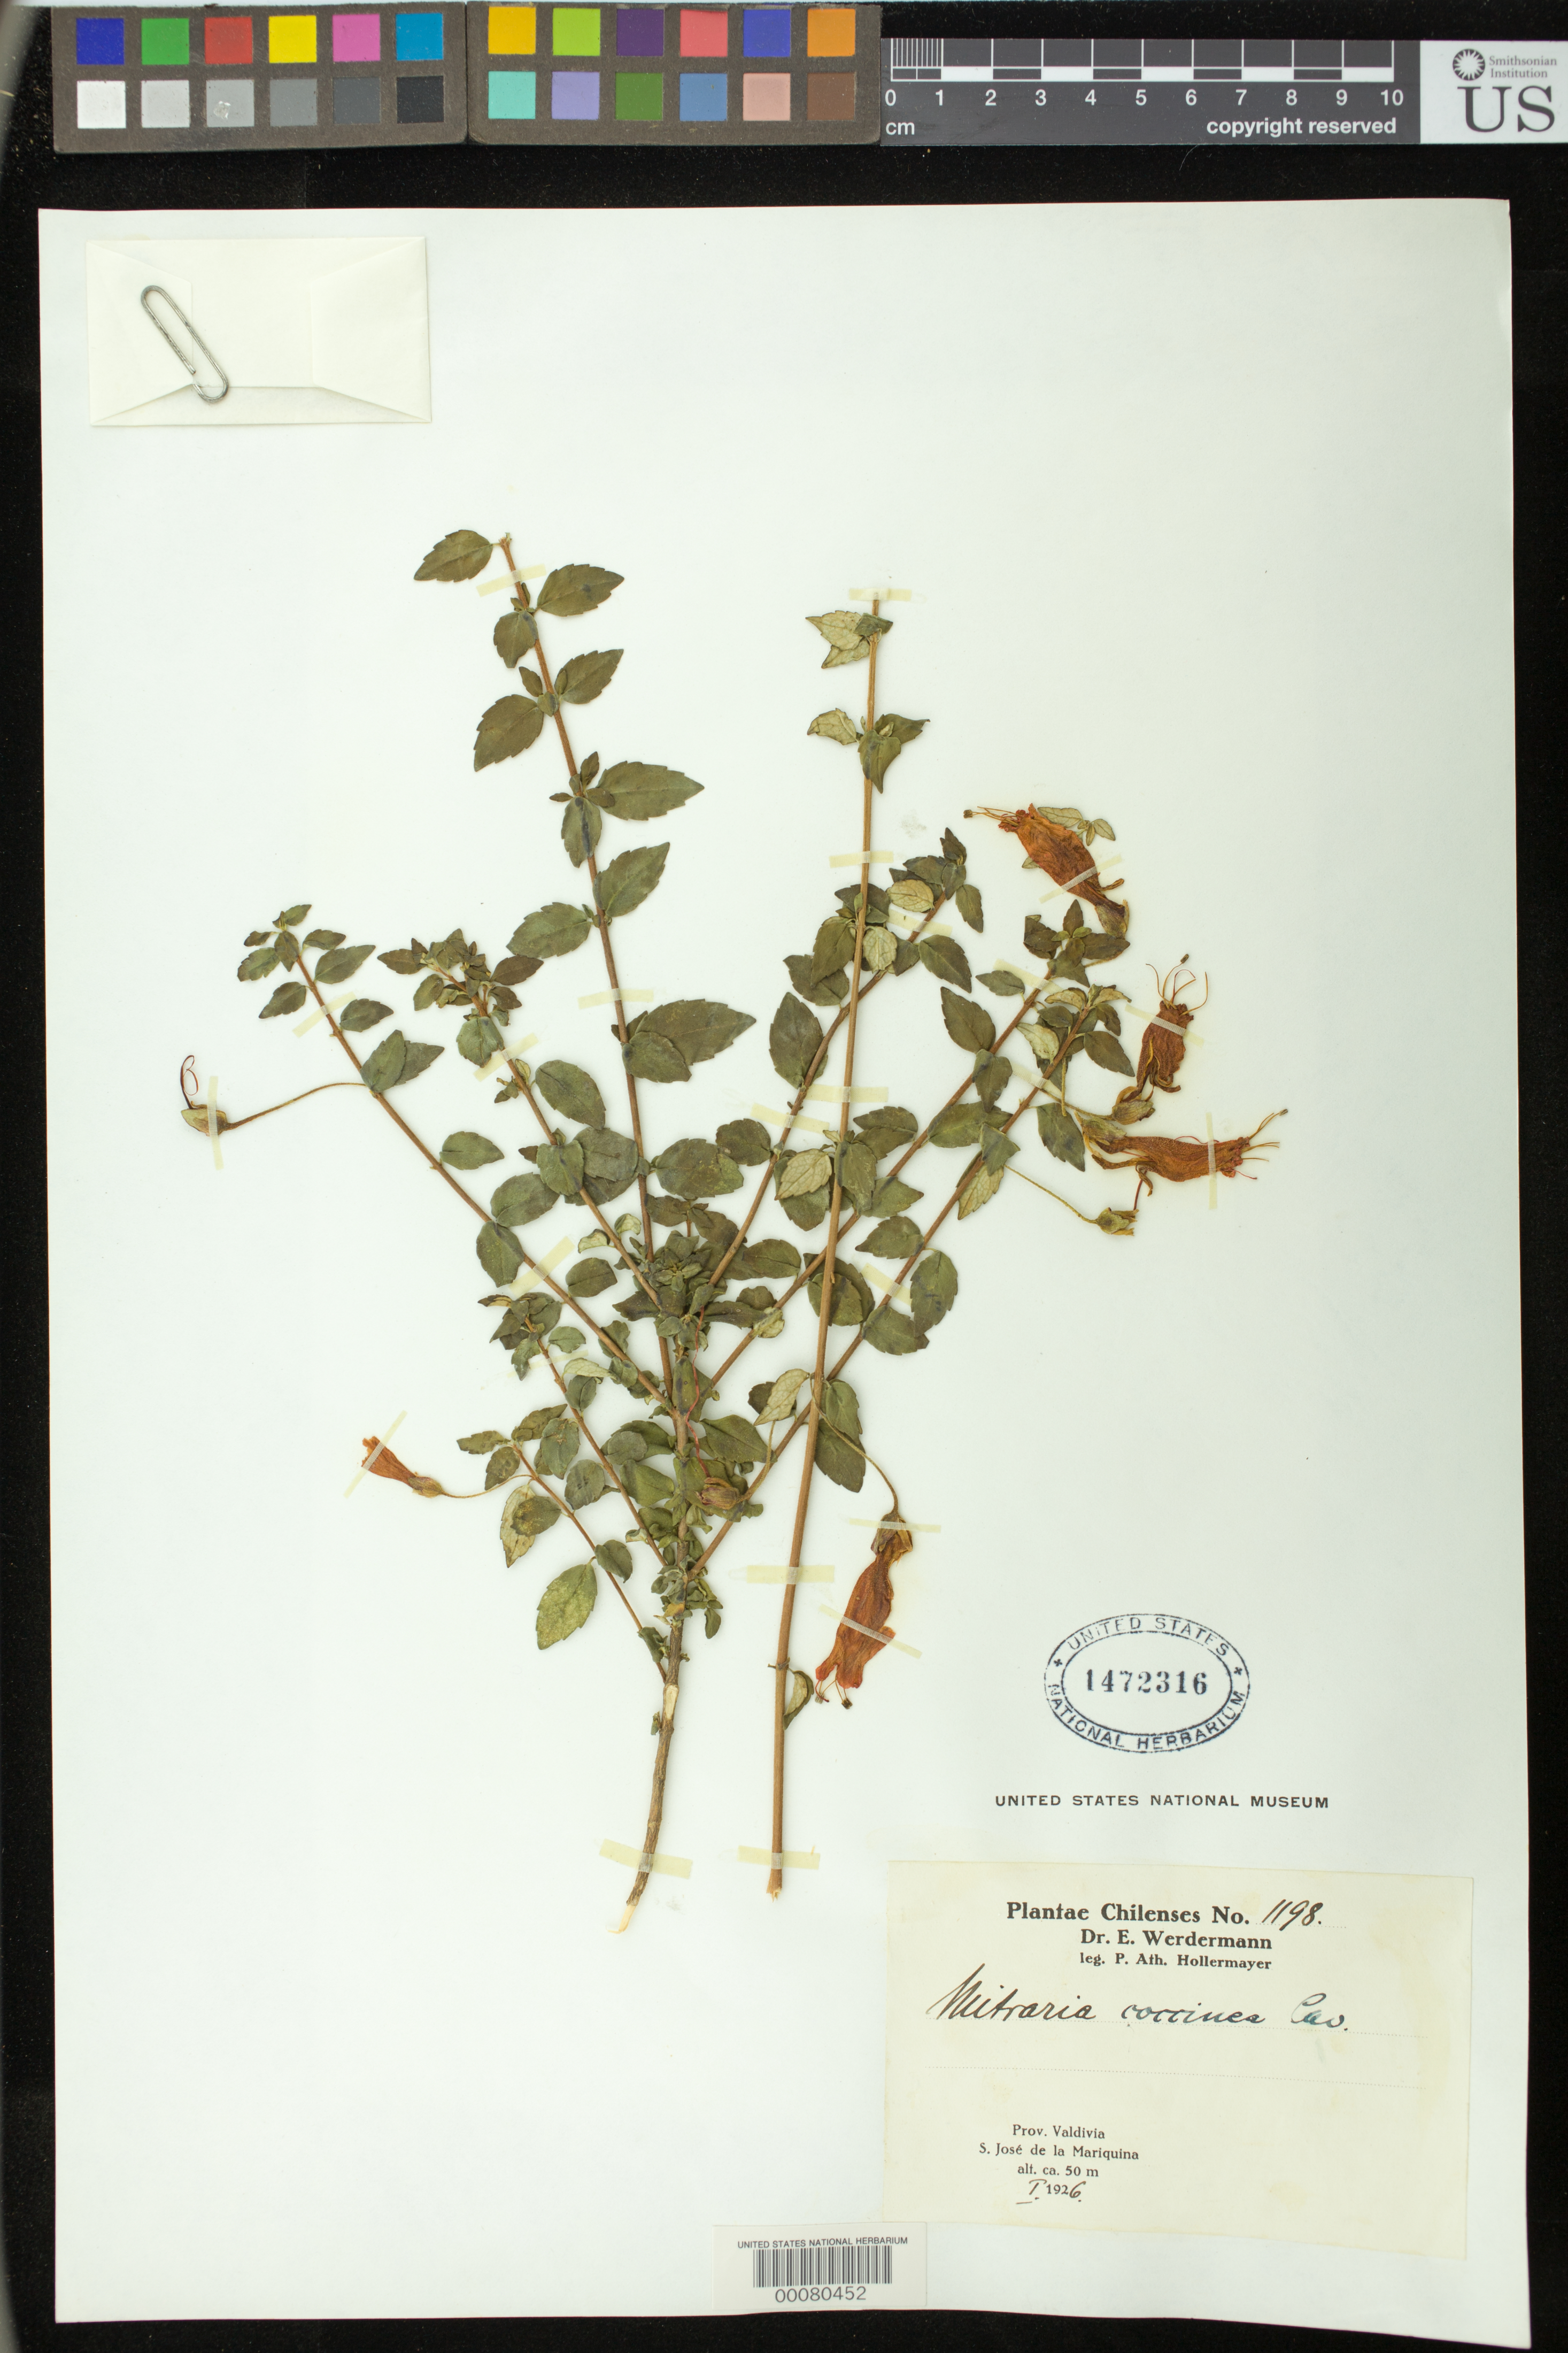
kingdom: Plantae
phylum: Tracheophyta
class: Magnoliopsida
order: Lamiales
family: Gesneriaceae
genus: Mitraria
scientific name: Mitraria coccinea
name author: Cav.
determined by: Skog, Laurence E.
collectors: P. Hollermayer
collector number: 1198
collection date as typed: Jan 1926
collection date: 1926-01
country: Chile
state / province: Los Ríos (XIV)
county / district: Valdivia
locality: S. José de la Mariquina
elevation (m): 50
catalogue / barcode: US 1472316